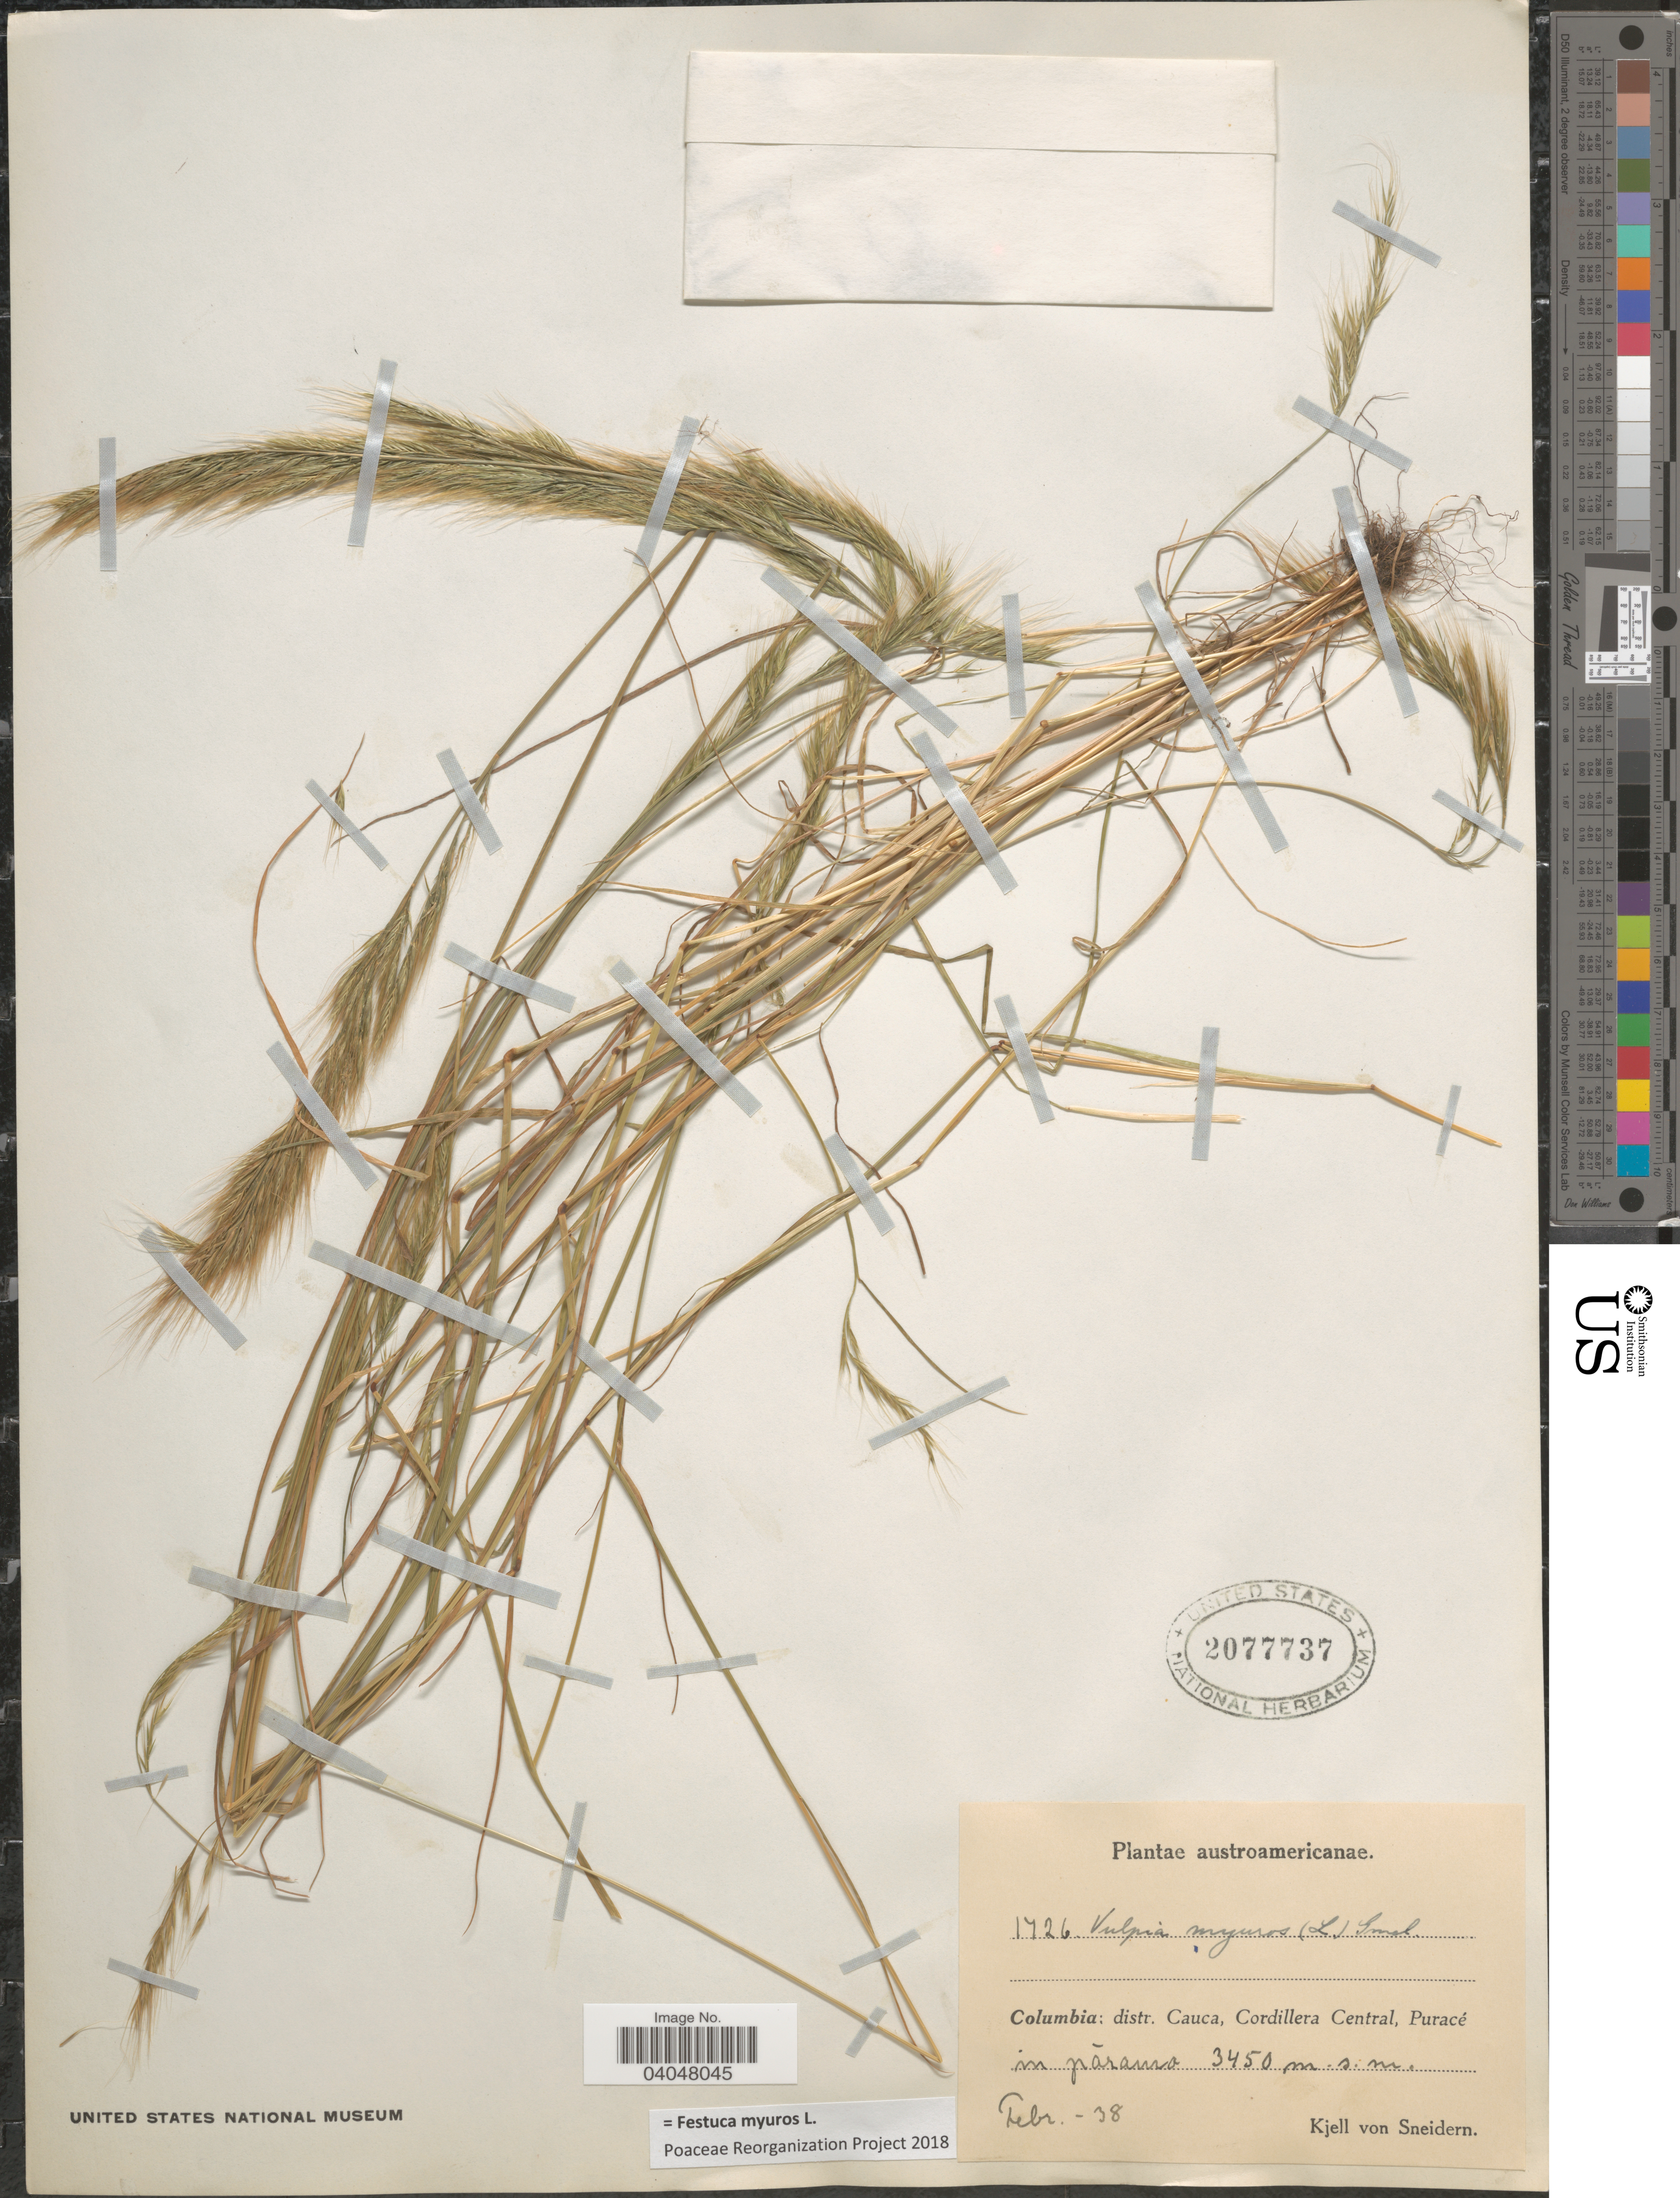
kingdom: Plantae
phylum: Tracheophyta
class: Liliopsida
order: Poales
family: Poaceae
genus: Festuca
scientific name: Festuca myuros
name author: L.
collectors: K. von Sneidern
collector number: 1726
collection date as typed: Transcribed d/m/y: /2/38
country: Colombia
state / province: Cauca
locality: Austroamericanae. Distr. Cauca, Cordillera Central, Puracé. In páramo.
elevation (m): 3450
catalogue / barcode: US 2077737